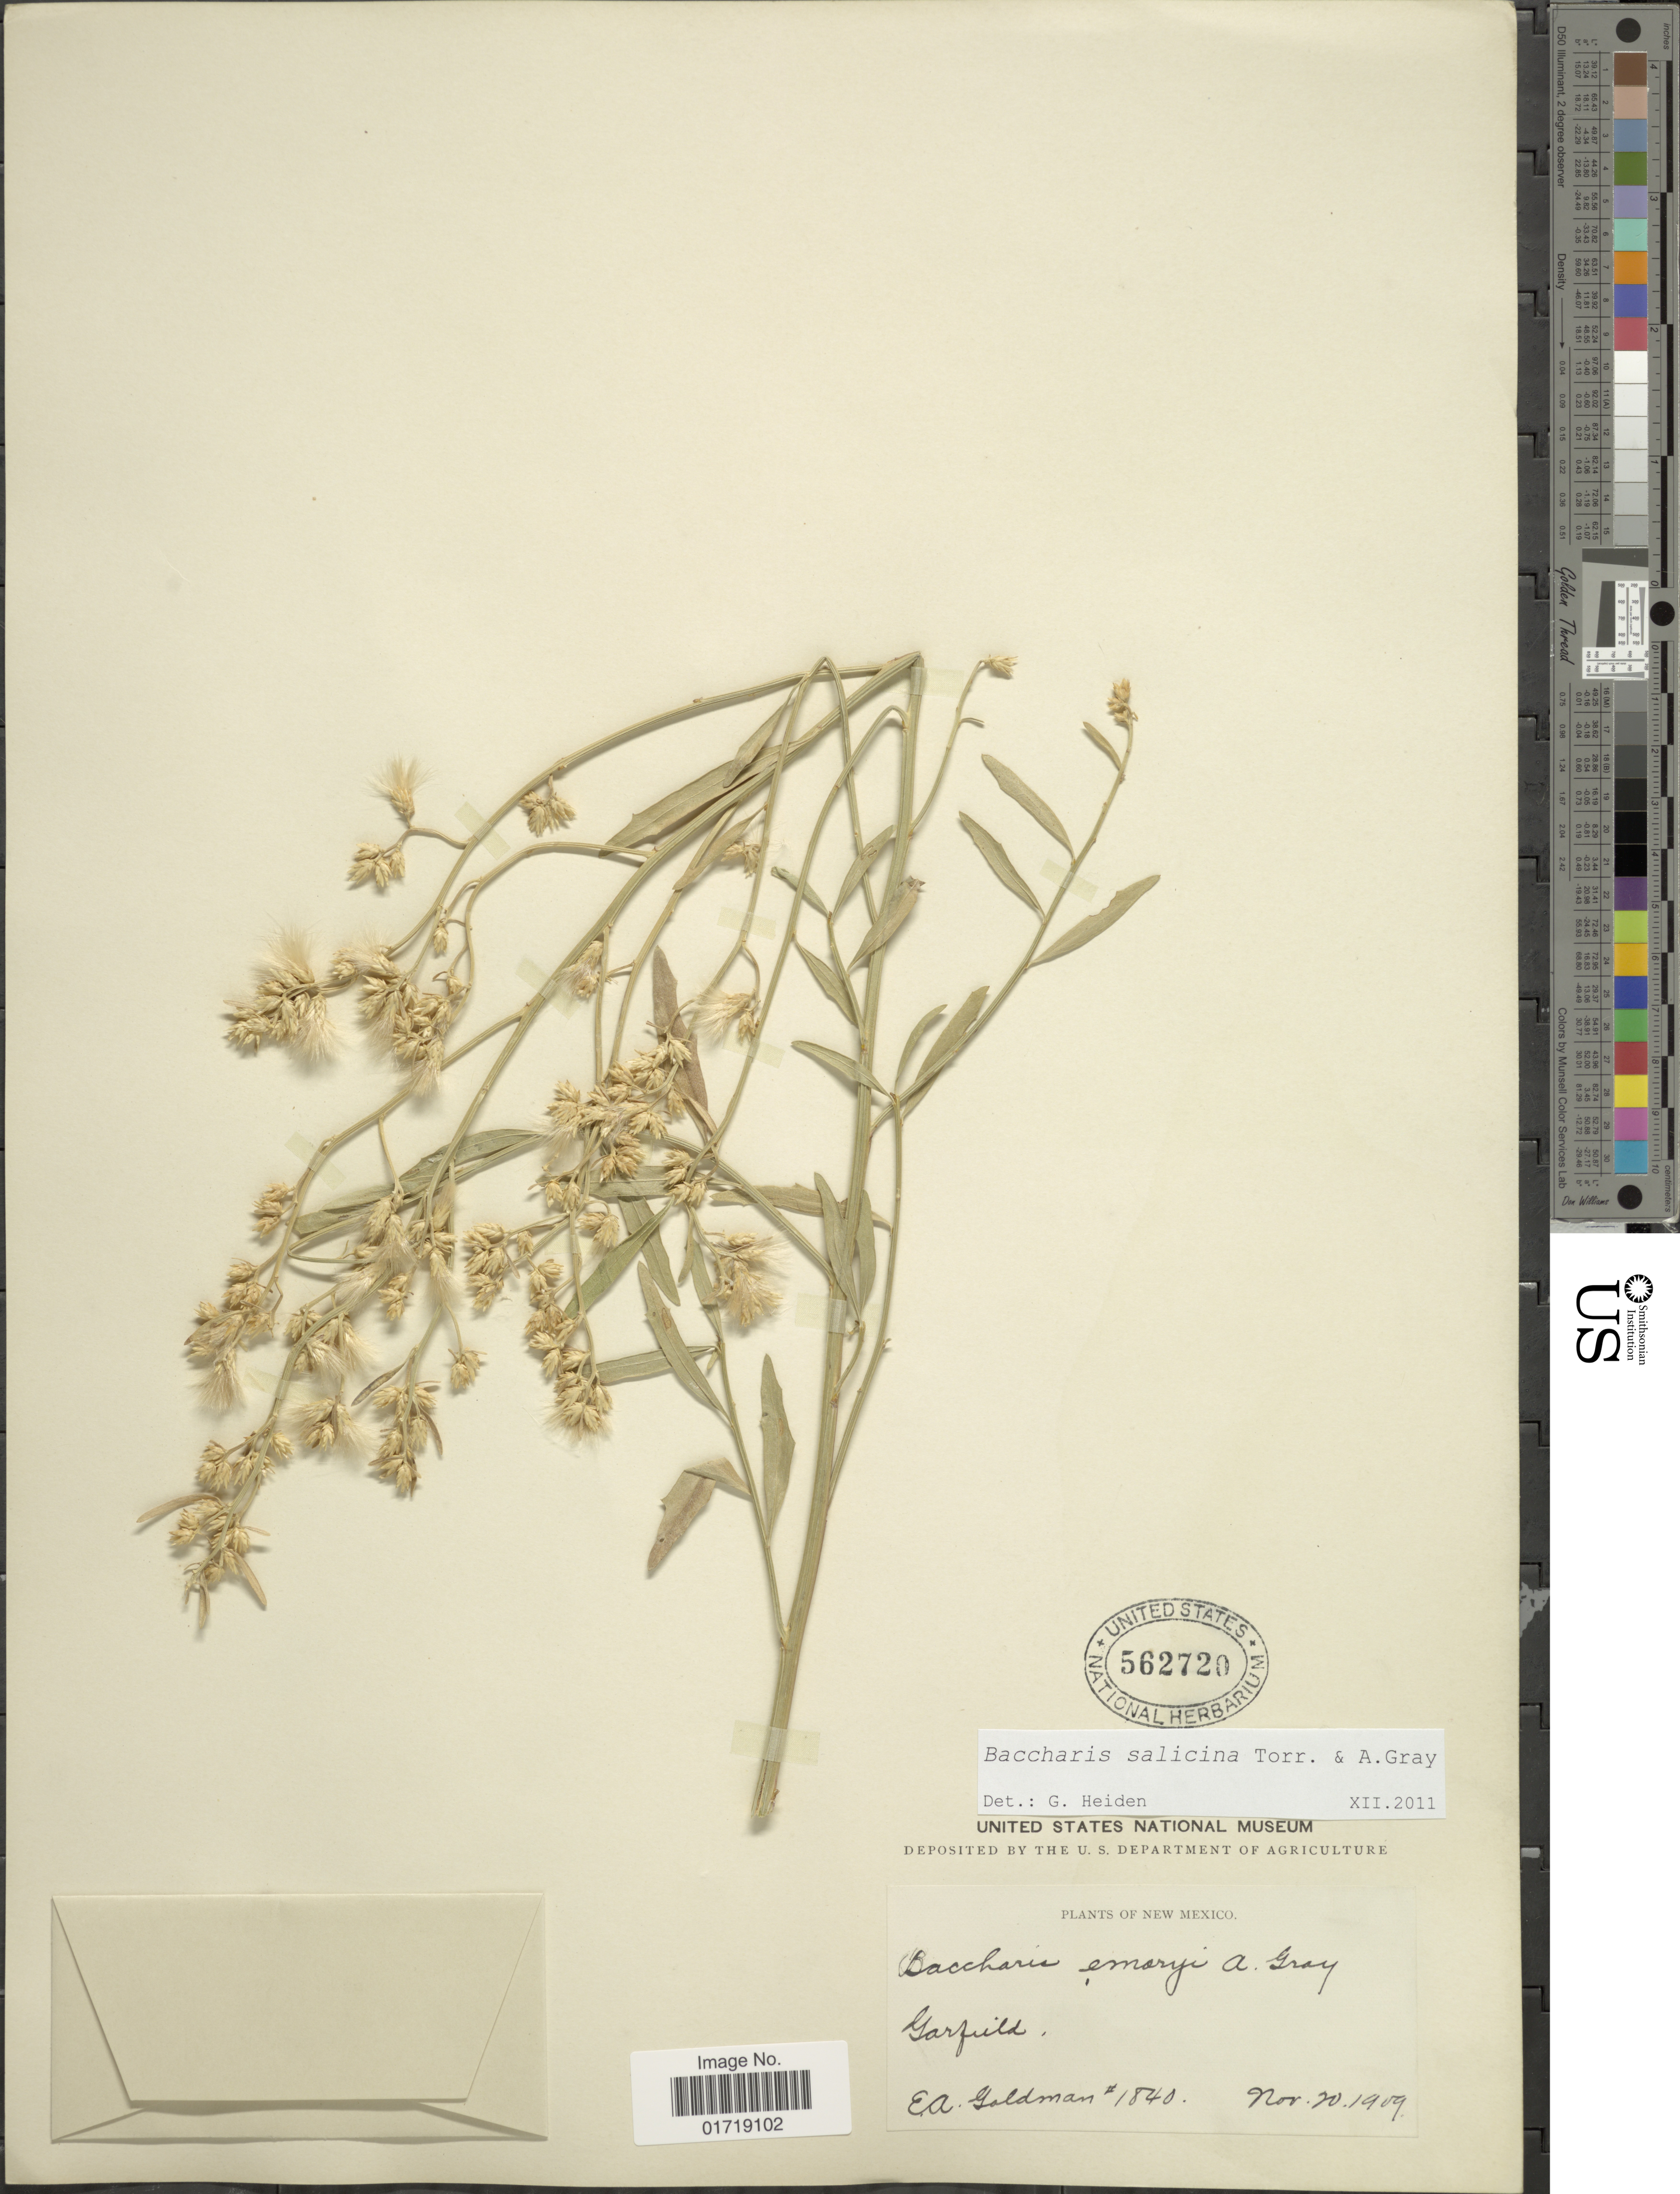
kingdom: Plantae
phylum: Tracheophyta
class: Magnoliopsida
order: Asterales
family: Asteraceae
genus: Baccharis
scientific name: Baccharis salicina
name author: Torr. & A. Gray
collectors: E. A. Goldman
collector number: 1840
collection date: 1909-11-20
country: United States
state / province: New Mexico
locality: Garfield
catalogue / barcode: US 562720